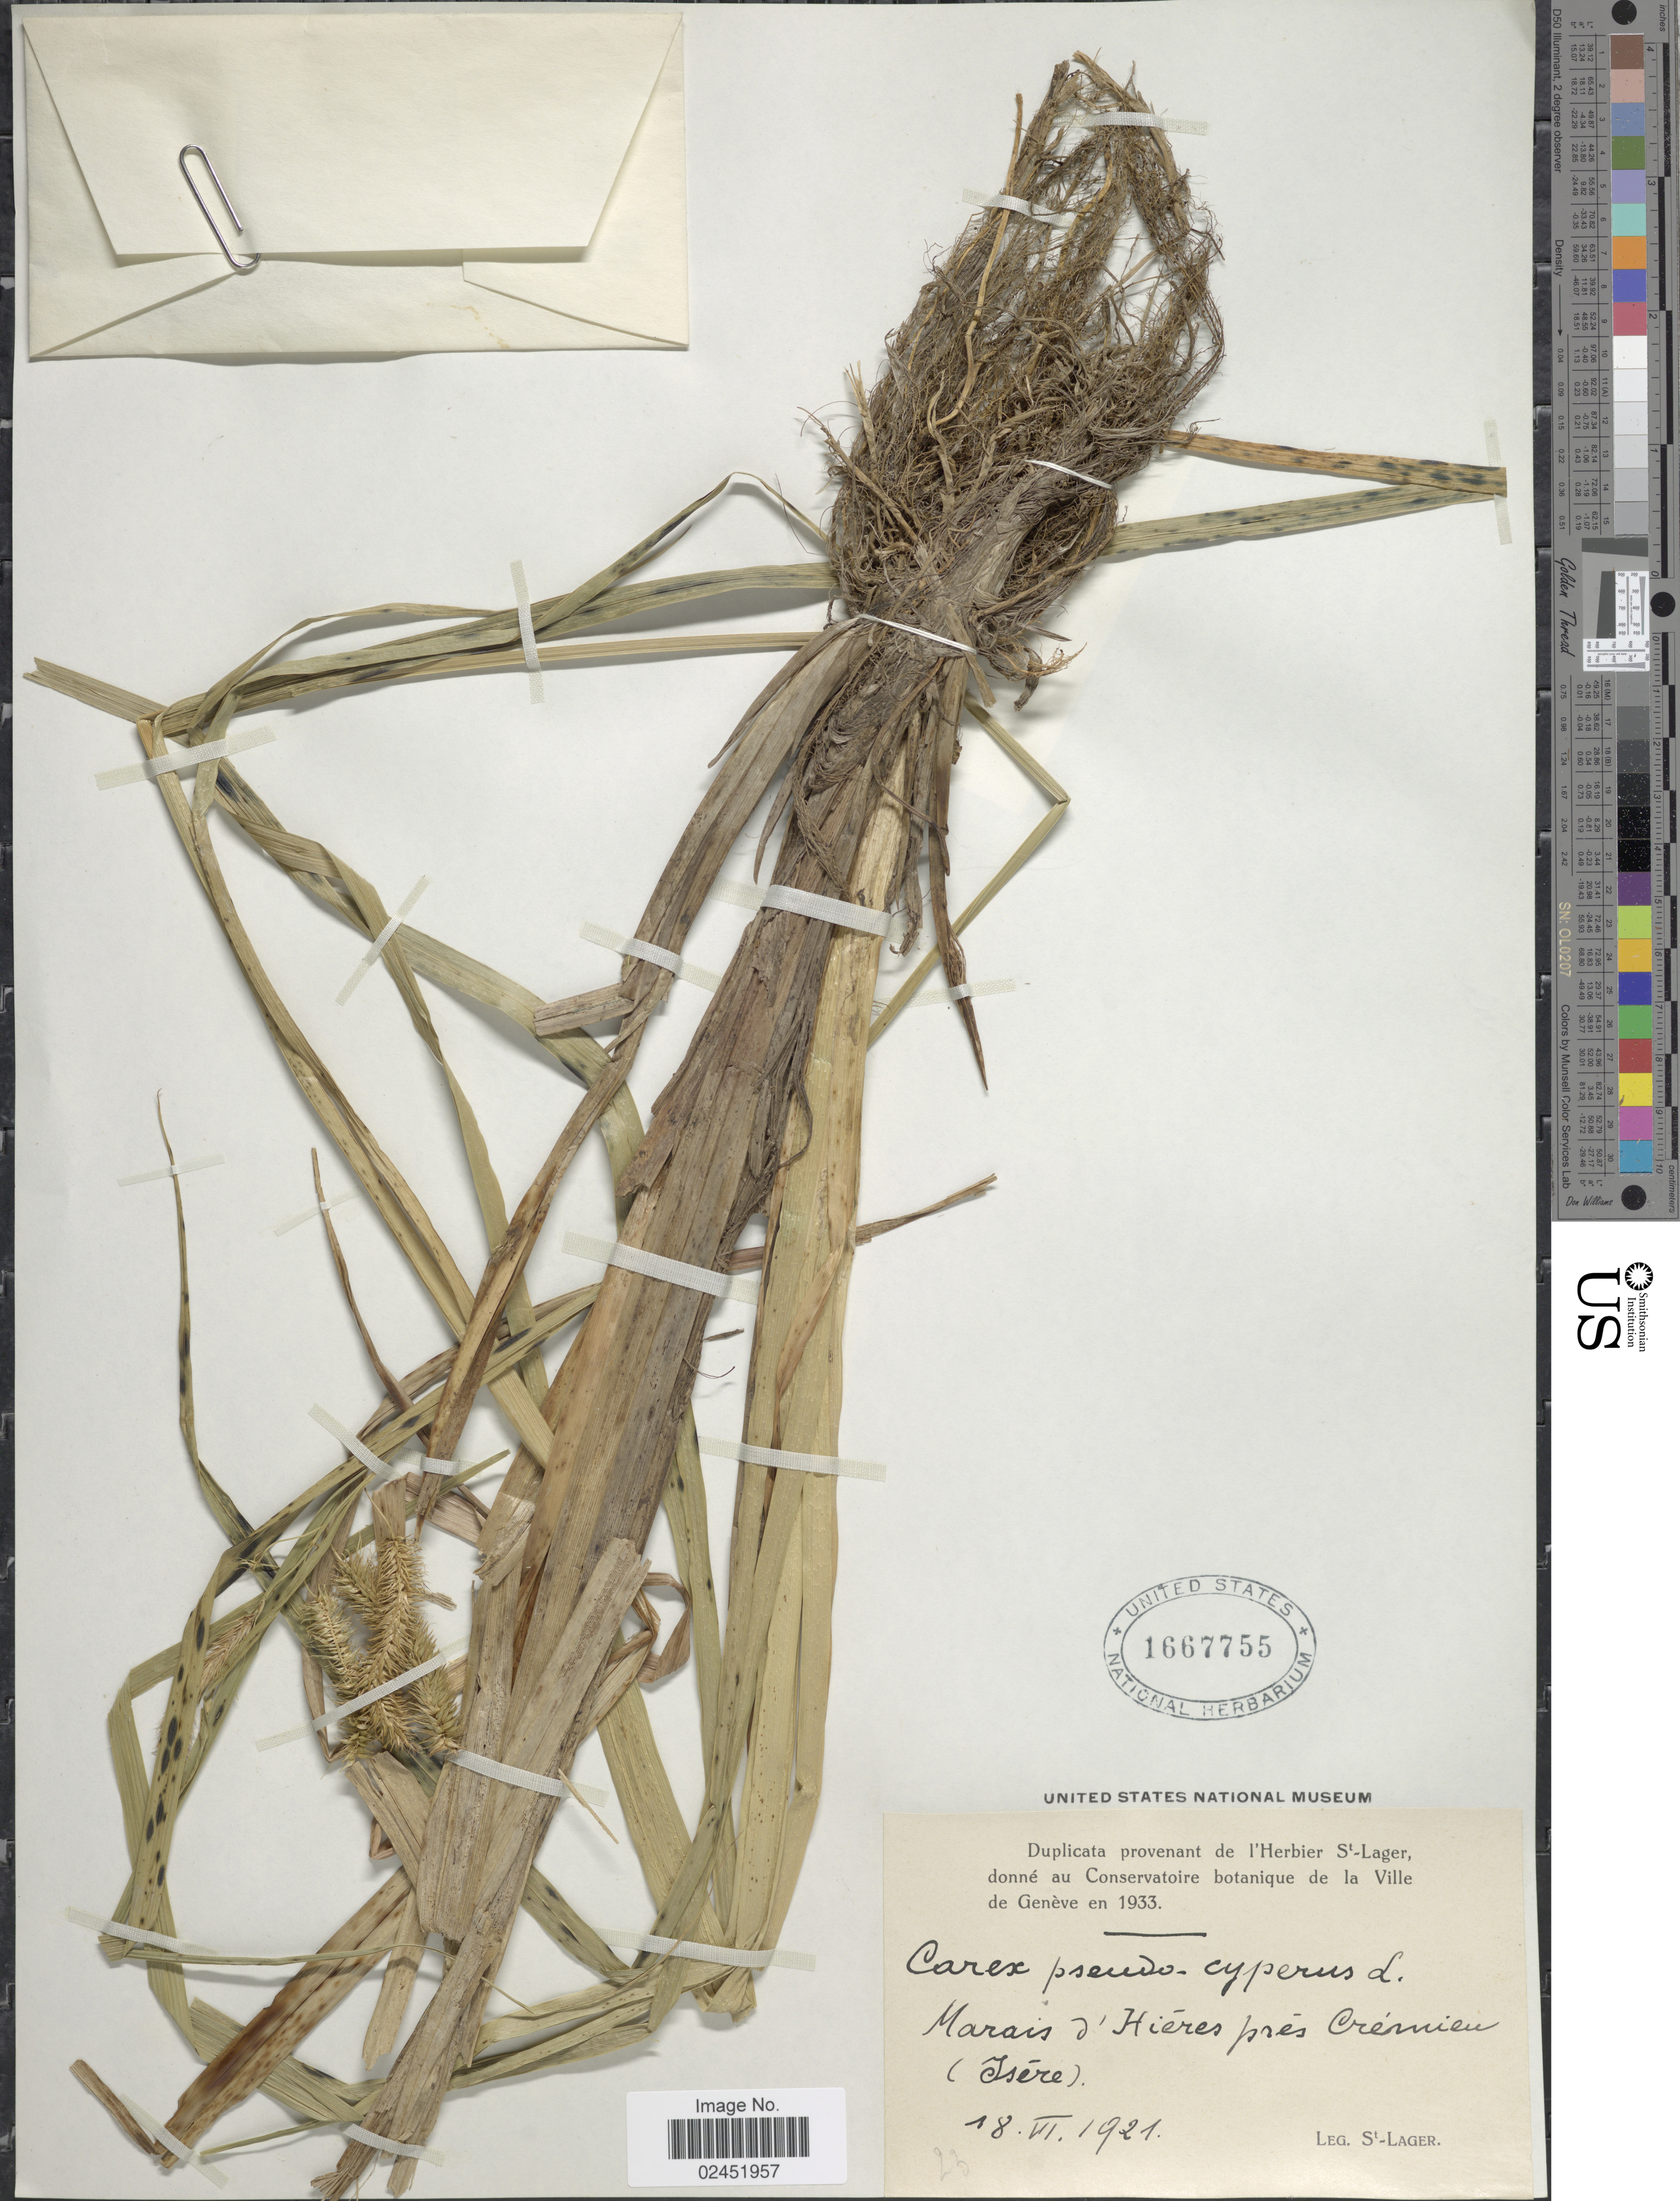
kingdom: Plantae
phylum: Tracheophyta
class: Liliopsida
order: Poales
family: Cyperaceae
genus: Carex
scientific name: Carex pseudocyperus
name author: L.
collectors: -. St. Lager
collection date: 1921-06-18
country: France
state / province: Auvergne-Rhône-Alpes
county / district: Isère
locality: Marais d'Hiéres prés Crémieu (Isére)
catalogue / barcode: US 1667755